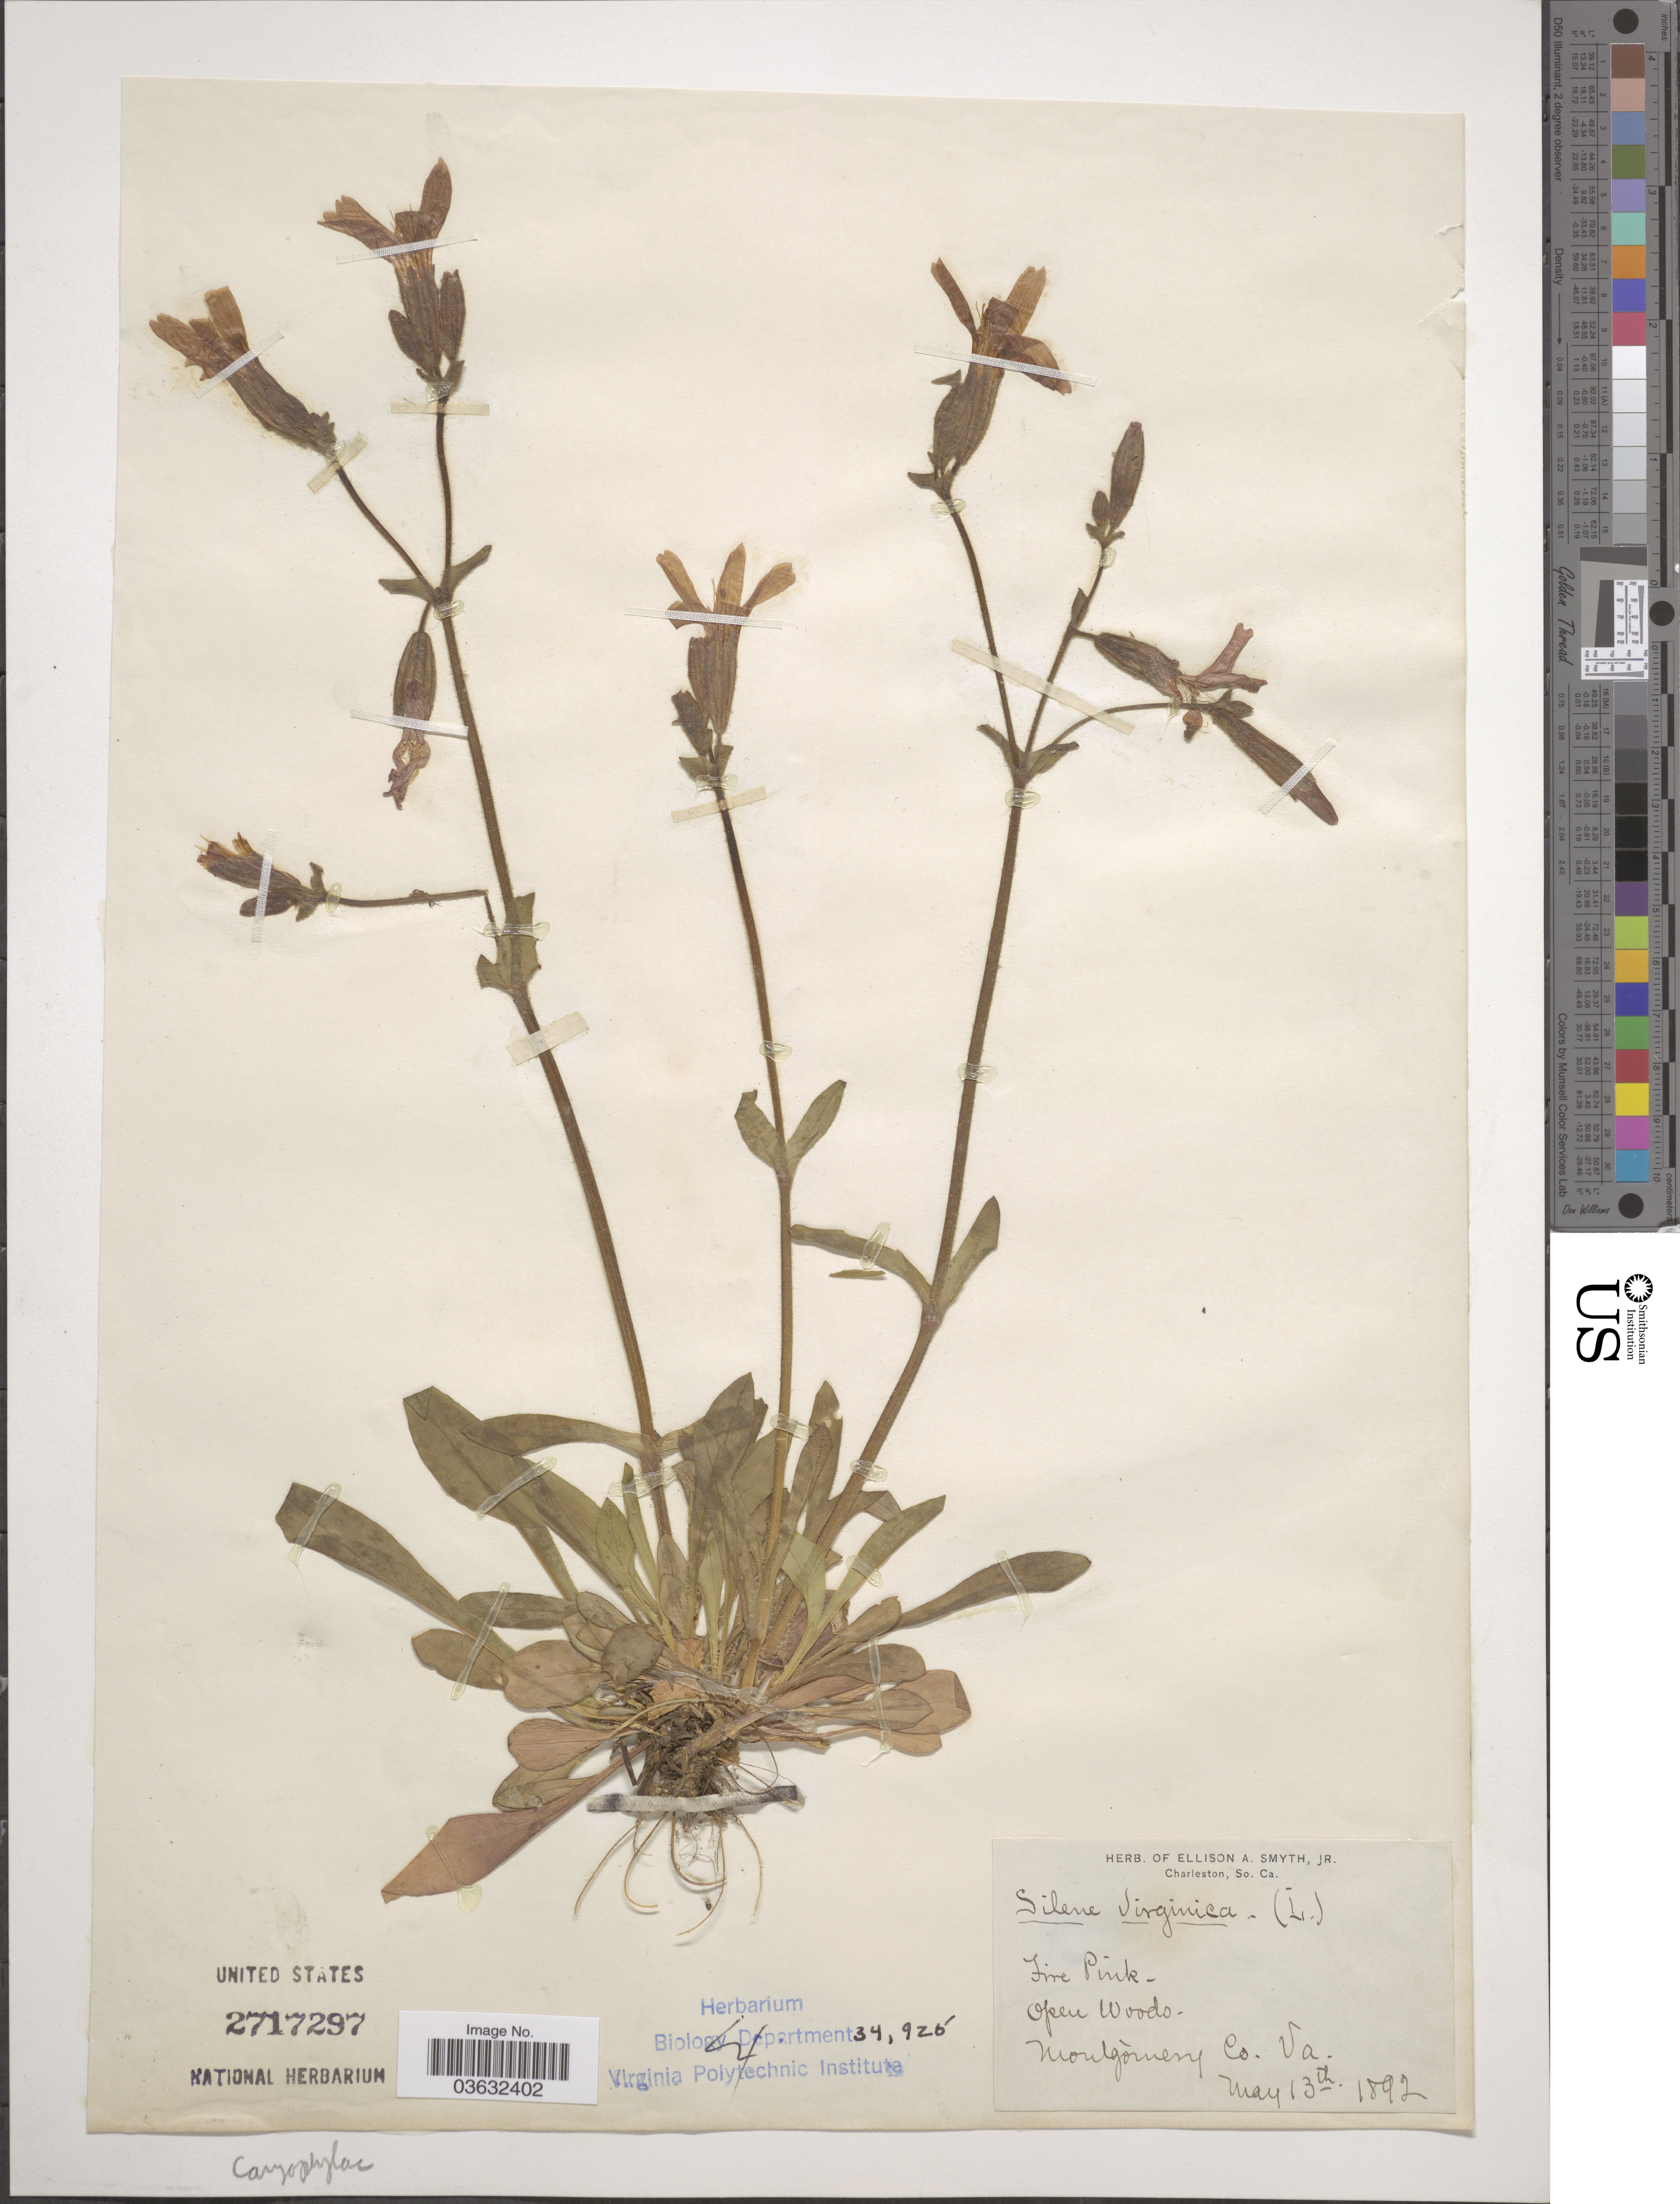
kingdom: Plantae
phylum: Tracheophyta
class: Magnoliopsida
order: Caryophyllales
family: Caryophyllaceae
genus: Silene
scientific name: Silene virginica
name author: L.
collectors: ex herb Ellison A. Smyth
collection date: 1892-05-13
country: United States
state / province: Virginia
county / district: Montgomery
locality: Montgomery Co.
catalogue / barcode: US 2717297